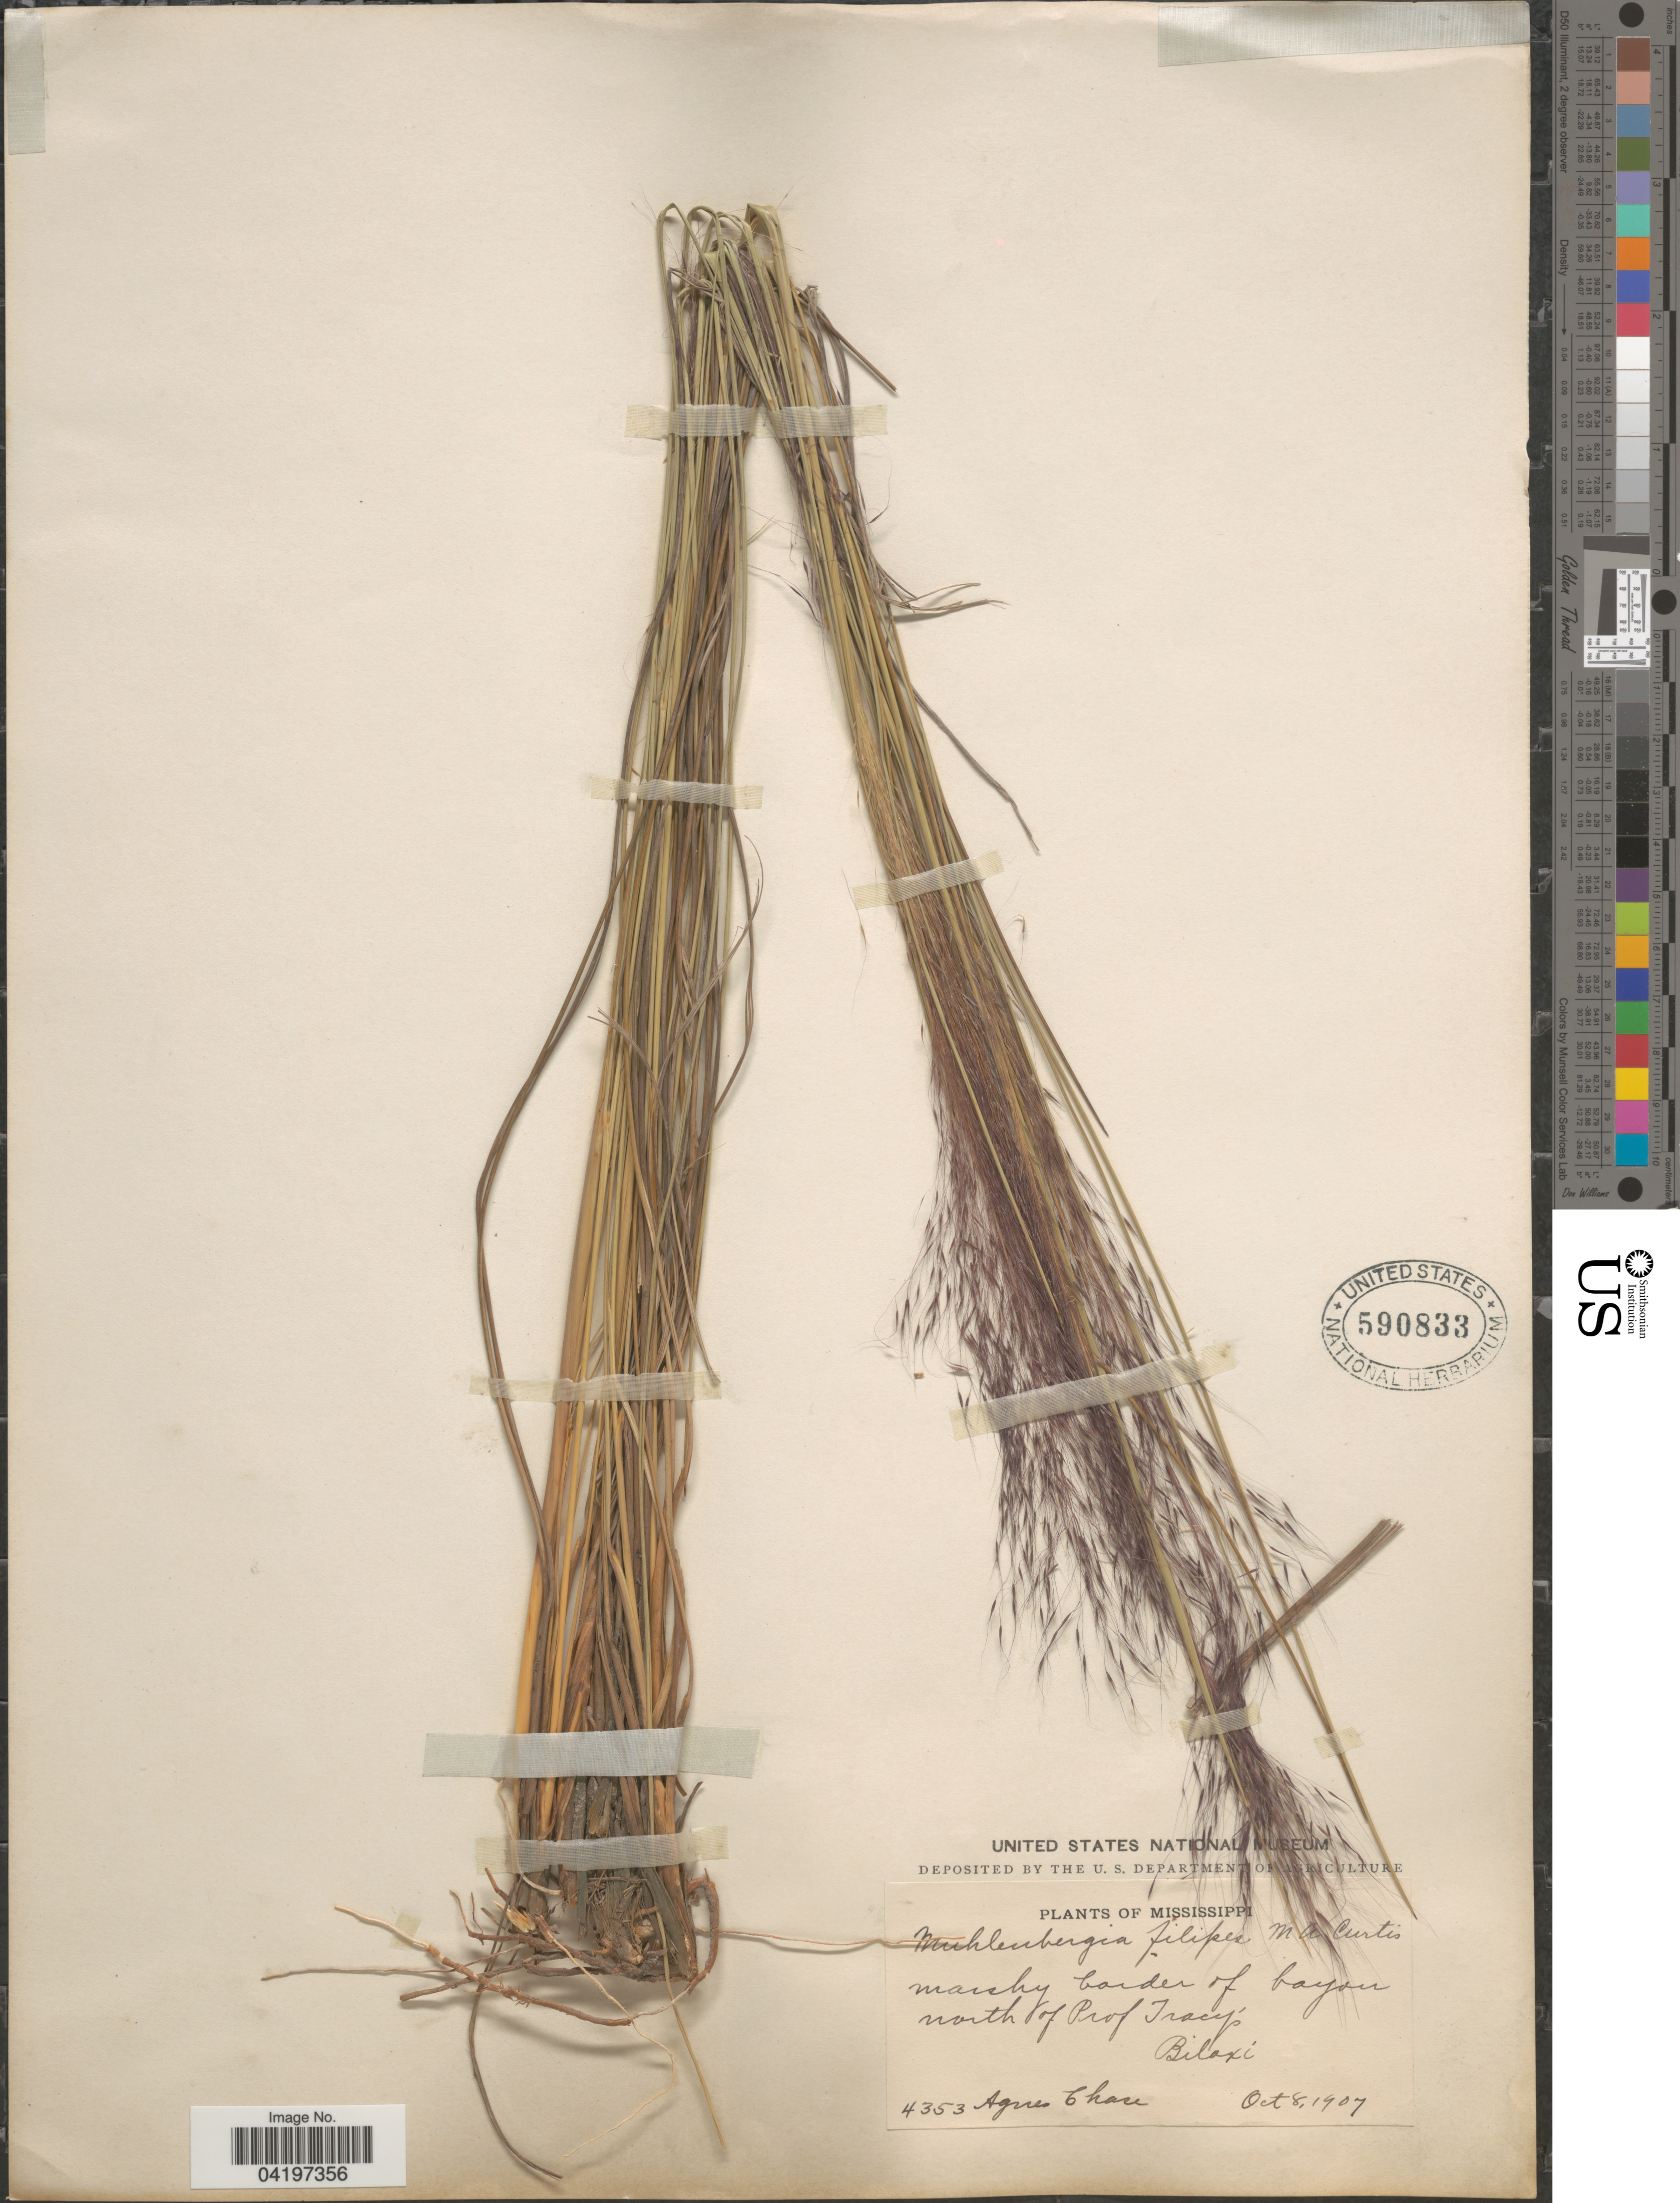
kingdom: Plantae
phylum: Tracheophyta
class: Liliopsida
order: Poales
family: Poaceae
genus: Muhlenbergia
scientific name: Muhlenbergia sericea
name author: (Michx.) P.M. Peterson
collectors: A. Chase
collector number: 4353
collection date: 1907-10-08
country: United States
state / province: Mississippi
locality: Marshy border of bayou north of Prof Tracy's. Biloxi.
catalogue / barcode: US 590833